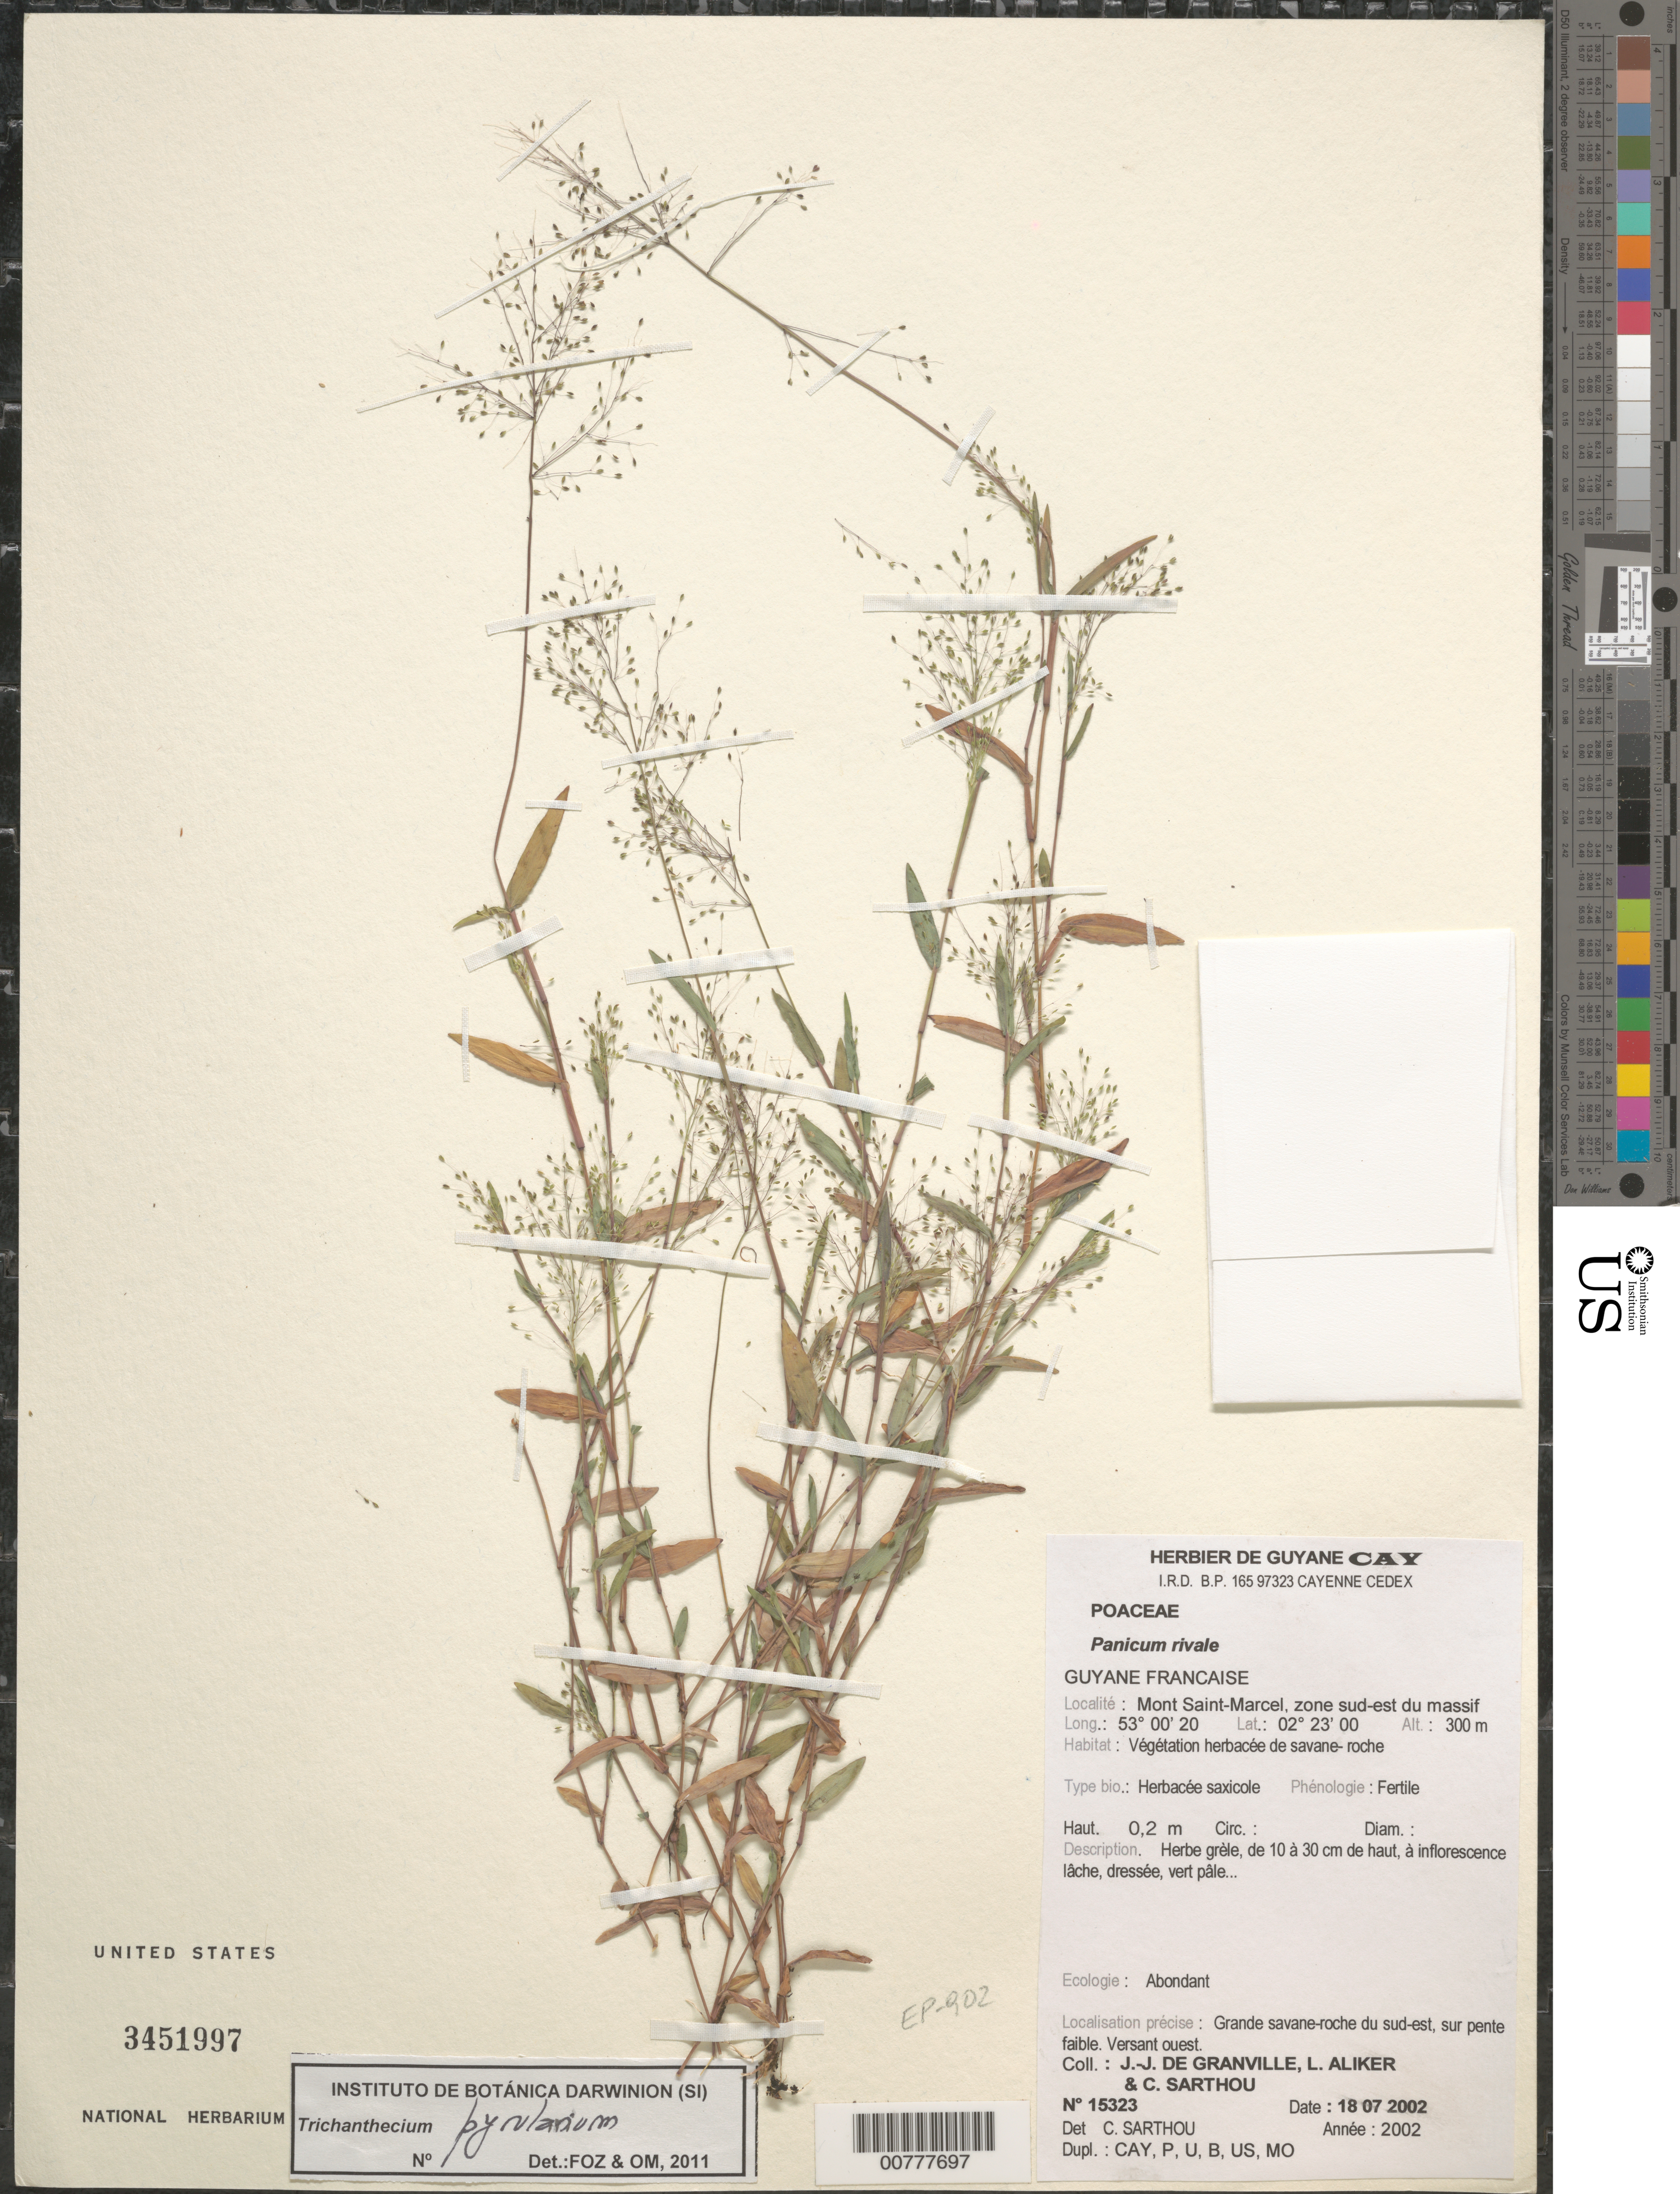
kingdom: Plantae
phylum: Tracheophyta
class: Liliopsida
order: Poales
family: Poaceae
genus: Trichanthecium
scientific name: Trichanthecium pyrularium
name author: (Hitchc. & Chase) Zuloaga & Morrone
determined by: Zuloaga, F. O.; Morrone, O. N.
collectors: J.-J. de Granville, L. Aliker & C. Sarthou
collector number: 15323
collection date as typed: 18-Jul-02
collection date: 2002-07-18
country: French Guiana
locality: Mont Saint-Marcel, zone Sud-Est du massif, Bassin de l'Yaloupi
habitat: Vegetation herbacée de savane-roche; Grande savane-roche du sud-est, sur pente faible; versant ouest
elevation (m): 300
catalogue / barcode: US 3451997